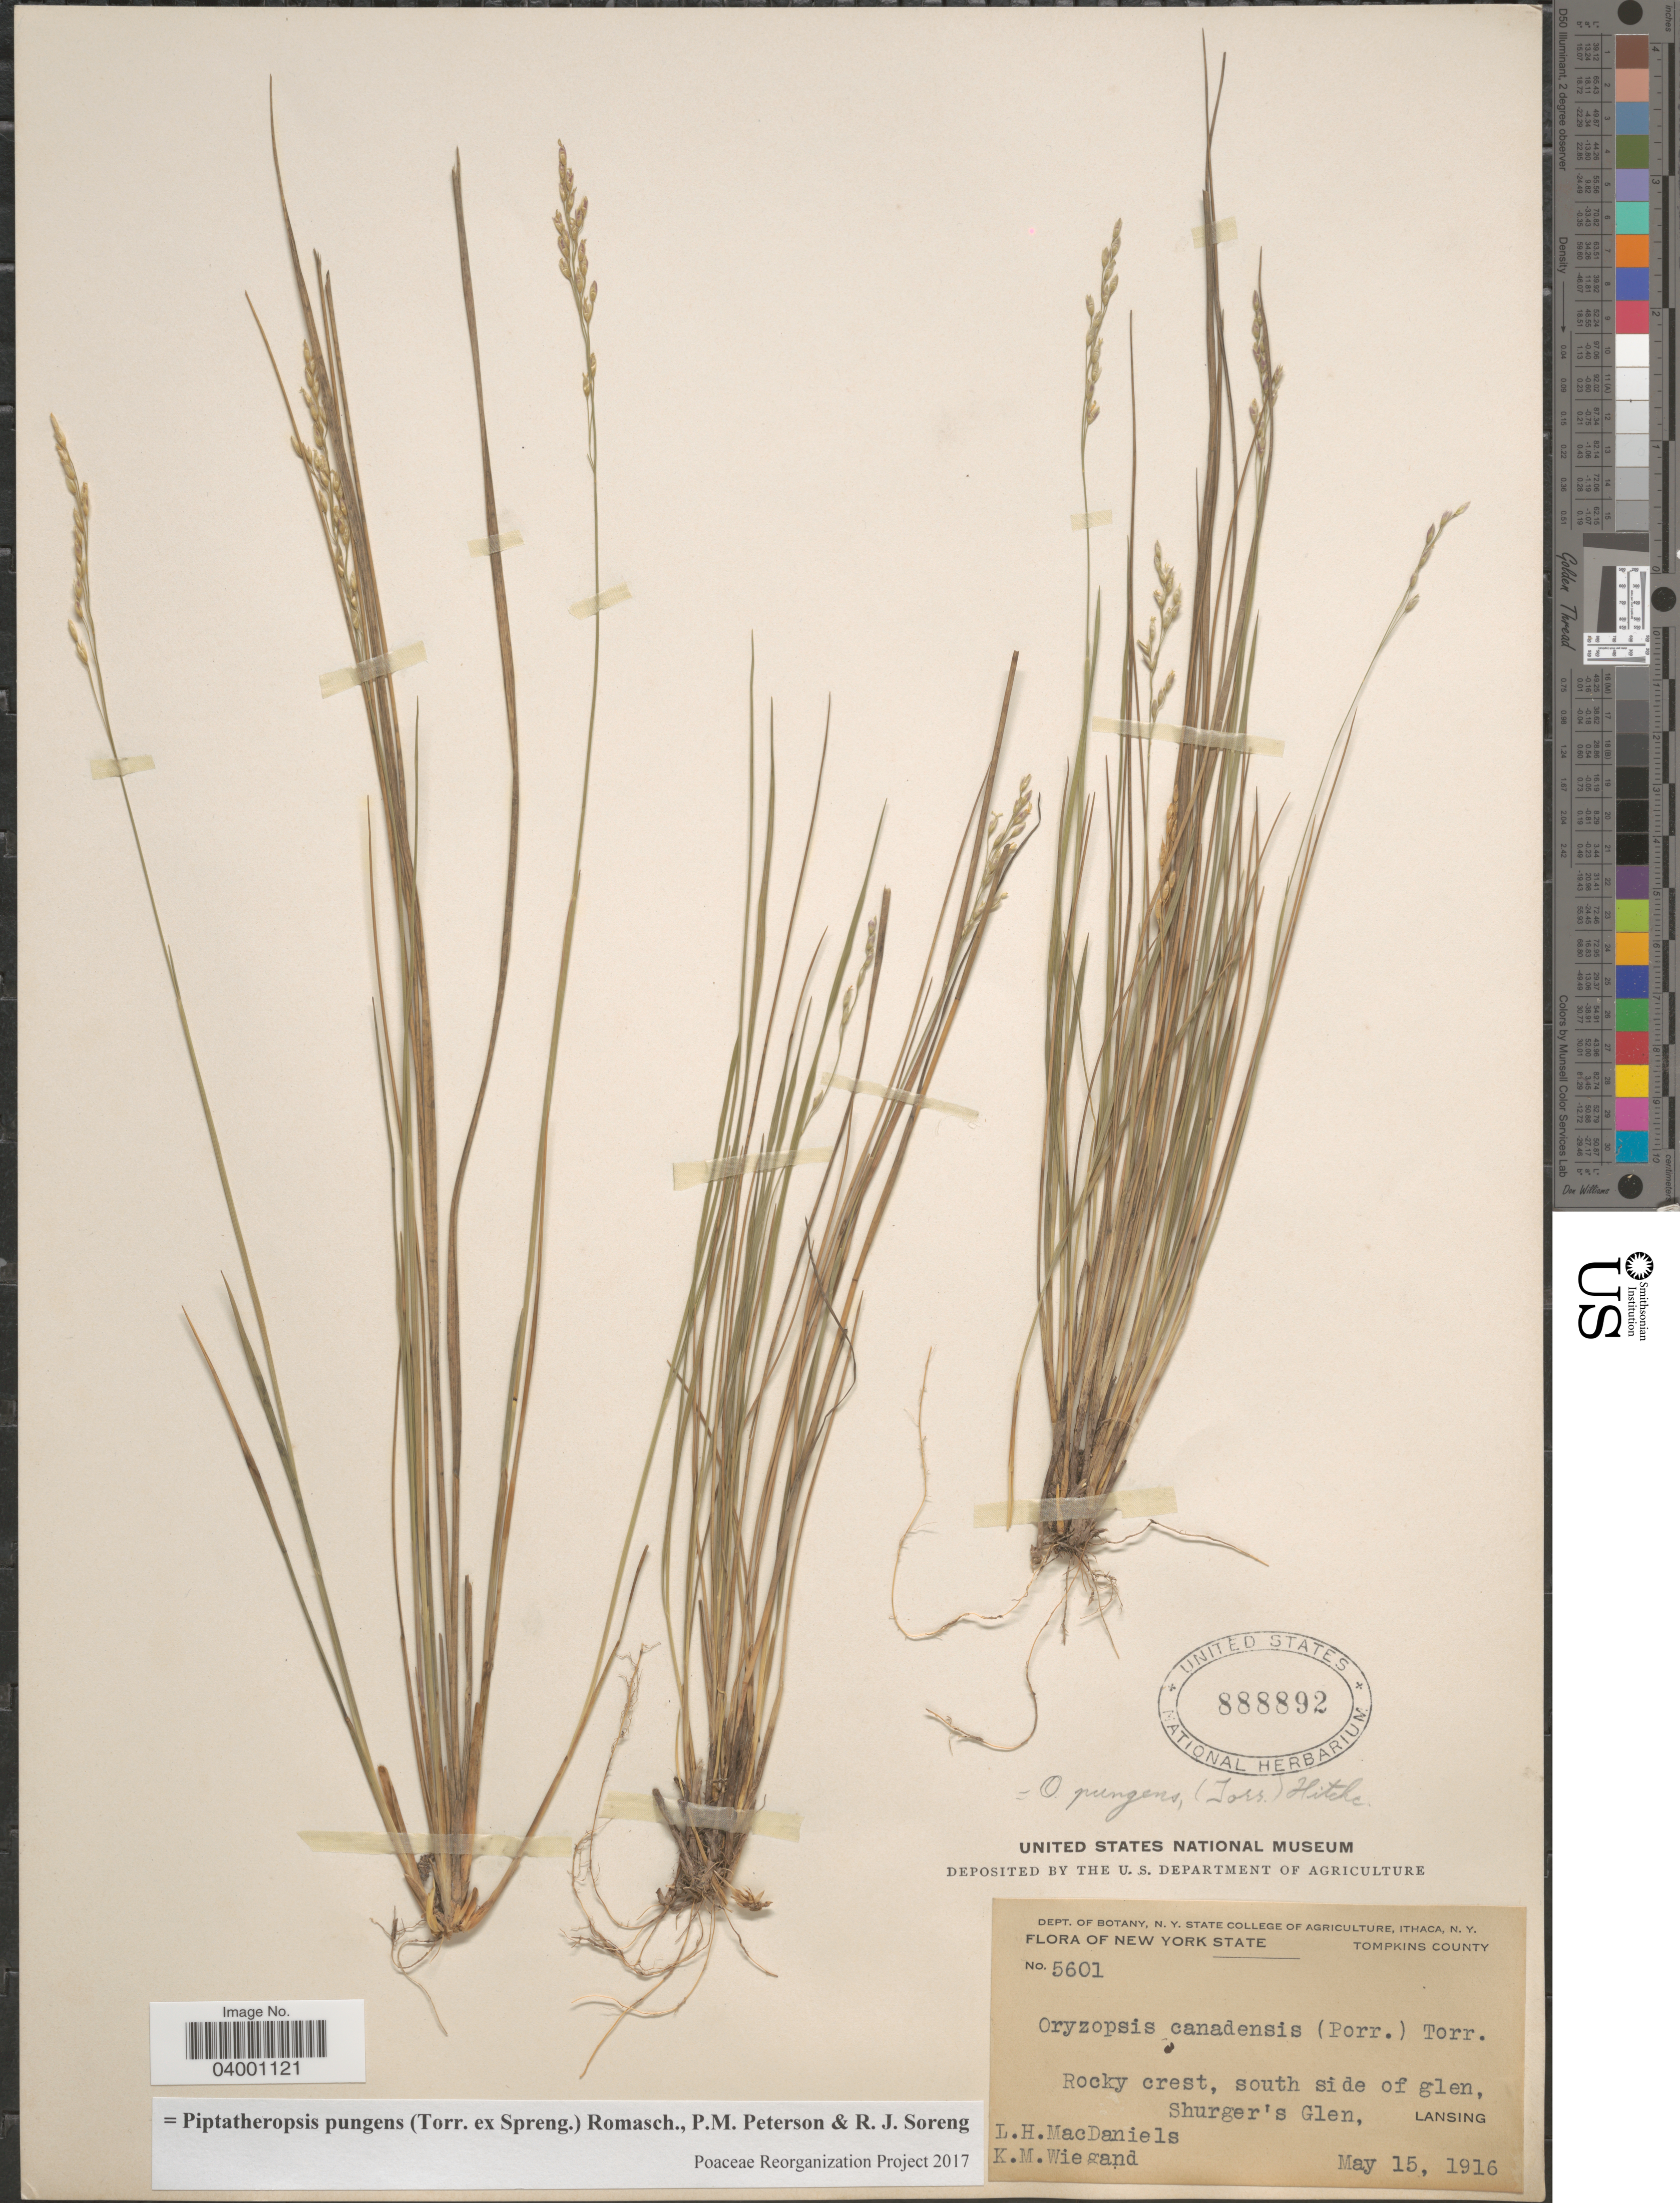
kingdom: Plantae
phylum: Tracheophyta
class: Liliopsida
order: Poales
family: Poaceae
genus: Piptatheropsis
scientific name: Piptatheropsis pungens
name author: (Torr. ex Spreng.) Romasch. et al.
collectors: L. H. MacDaniels & K. M. Wiegand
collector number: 5601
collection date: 1916-05-15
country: United States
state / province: New York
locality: Tompkins County. South side of glen, Shurger's Glen, Lansing.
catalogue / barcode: US 888892